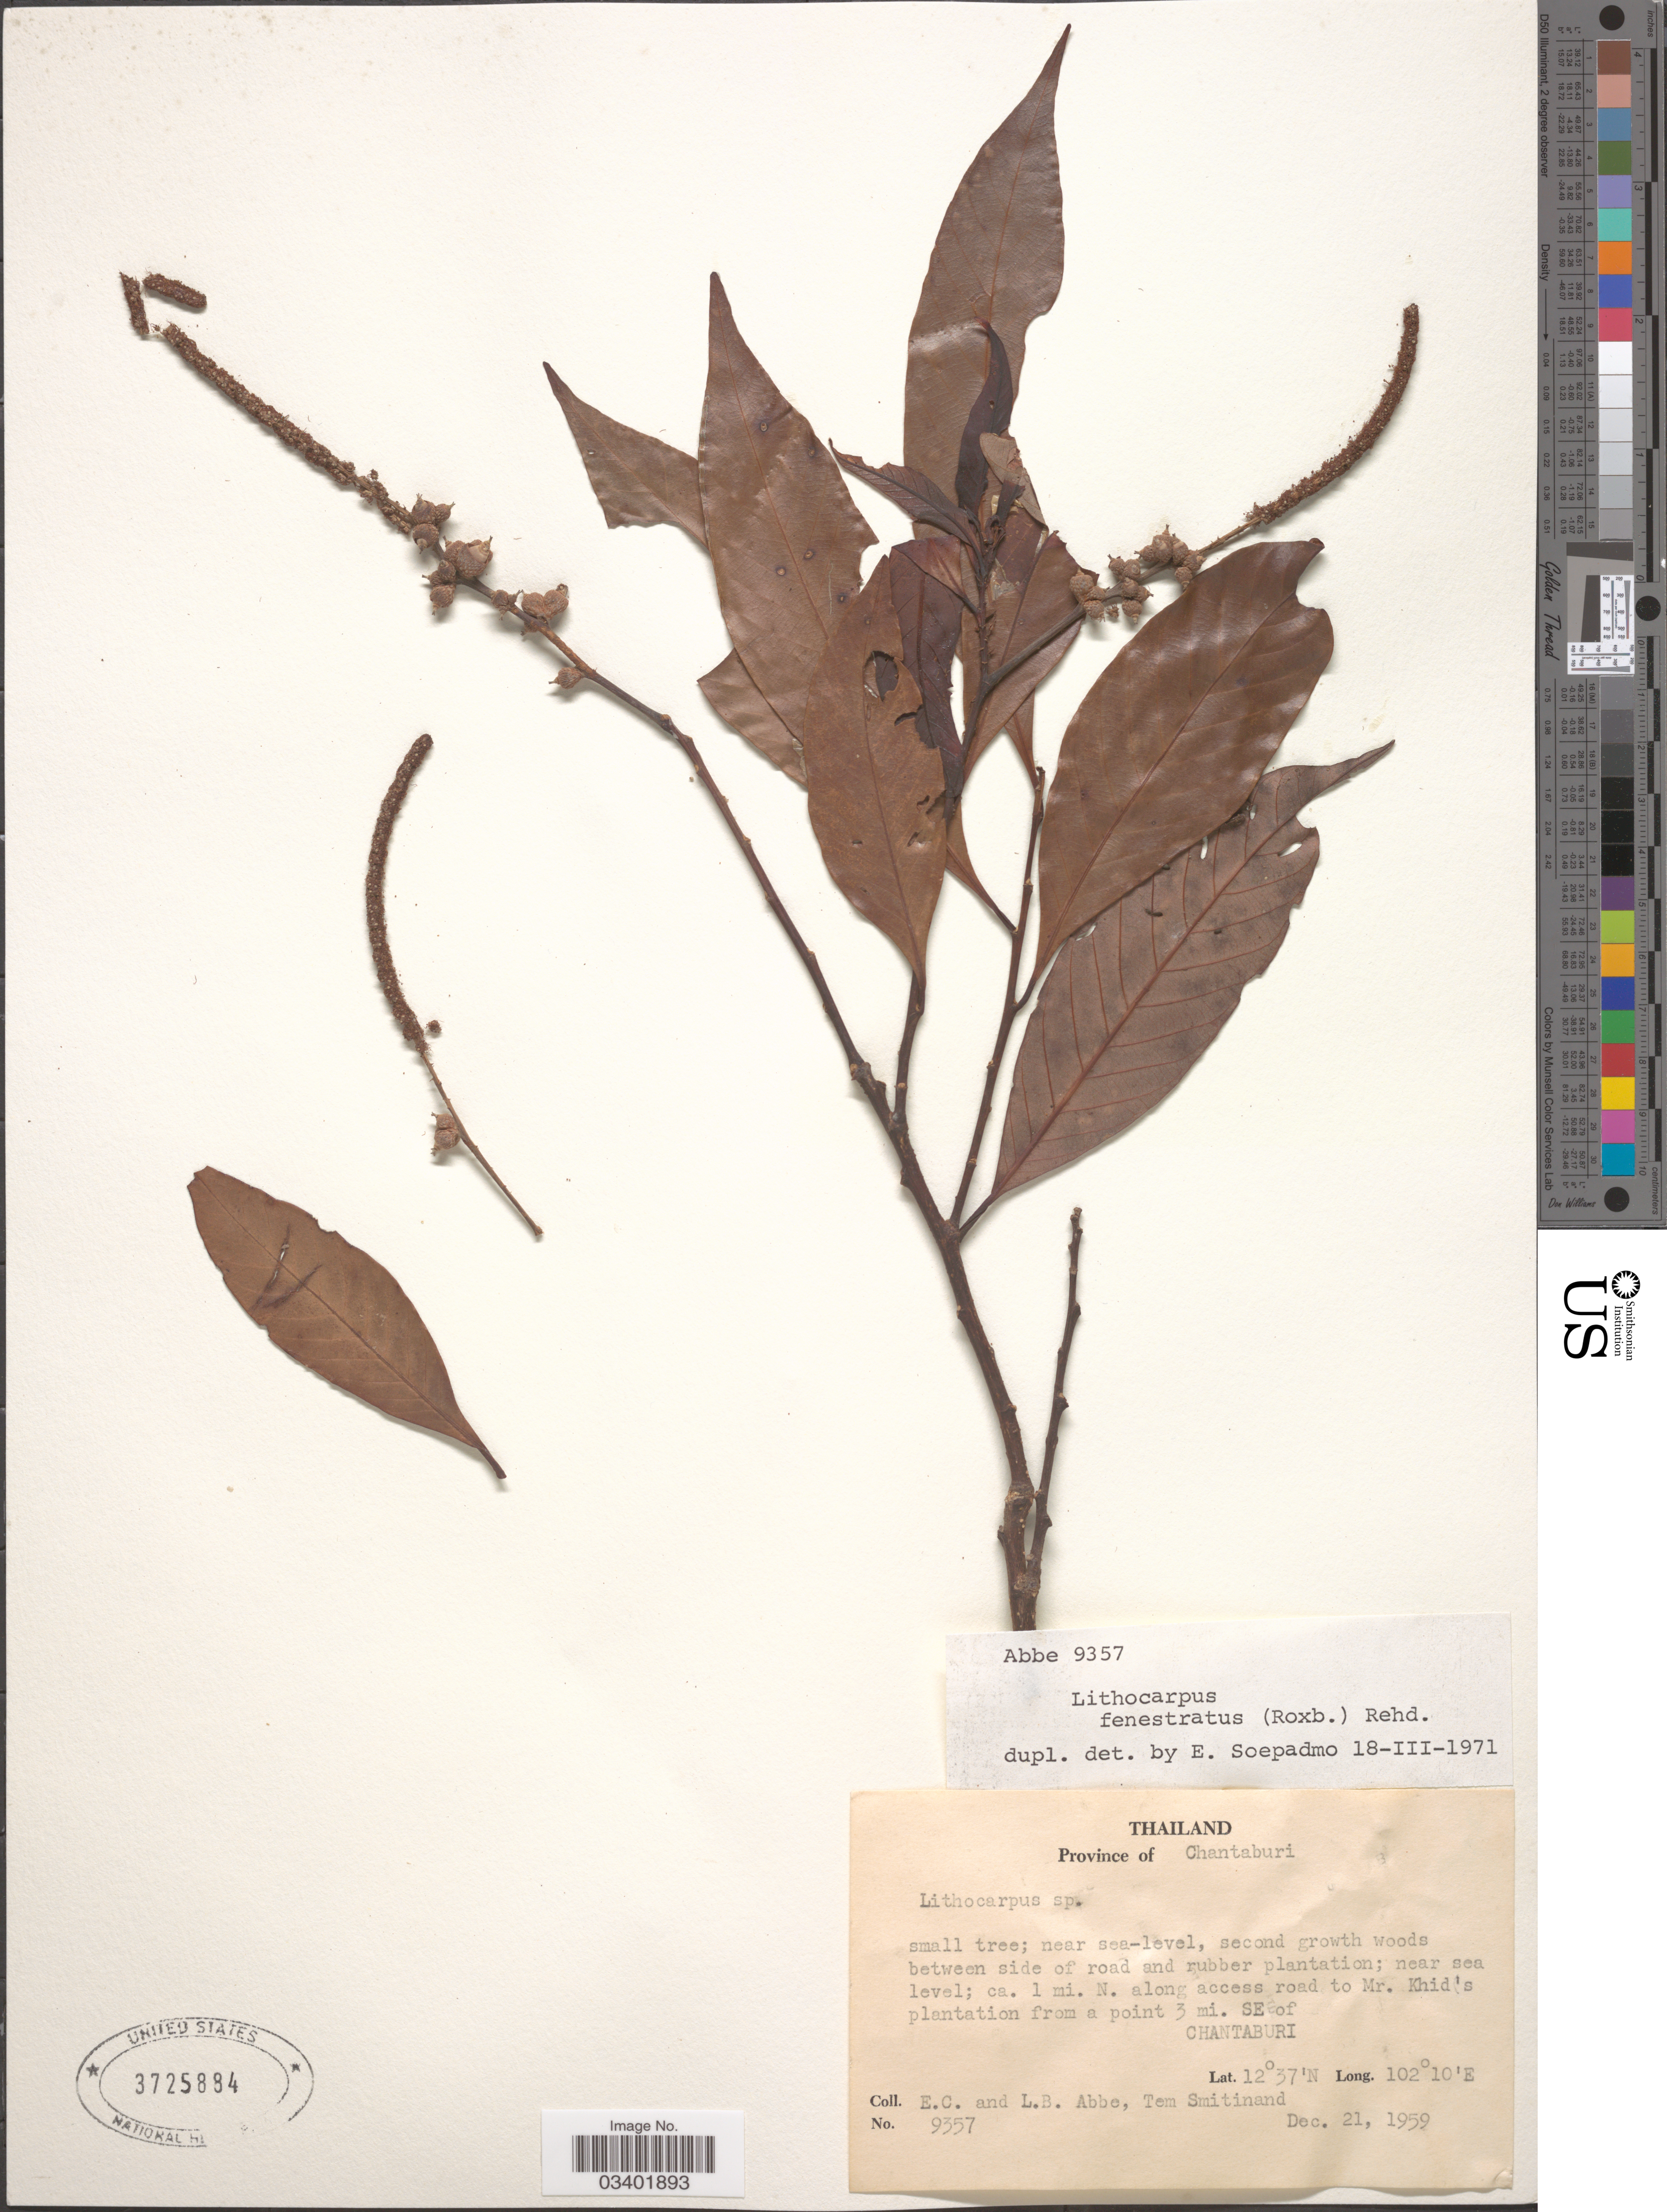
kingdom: Plantae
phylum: Tracheophyta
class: Magnoliopsida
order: Fagales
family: Fagaceae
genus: Lithocarpus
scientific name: Lithocarpus fenestratus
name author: (Roxb.) Rehder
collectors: E. C. Abbe, L. B. Abbe & T. Smitinand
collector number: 9357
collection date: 1959-12-21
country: Thailand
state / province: Chanthaburi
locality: Woods between side of road and rubber plantation. Ca. 1 mi. N. along access road to Mr. Khid's plantation from a point 3 mi. SE of Chantaburi.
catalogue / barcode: US 3725884